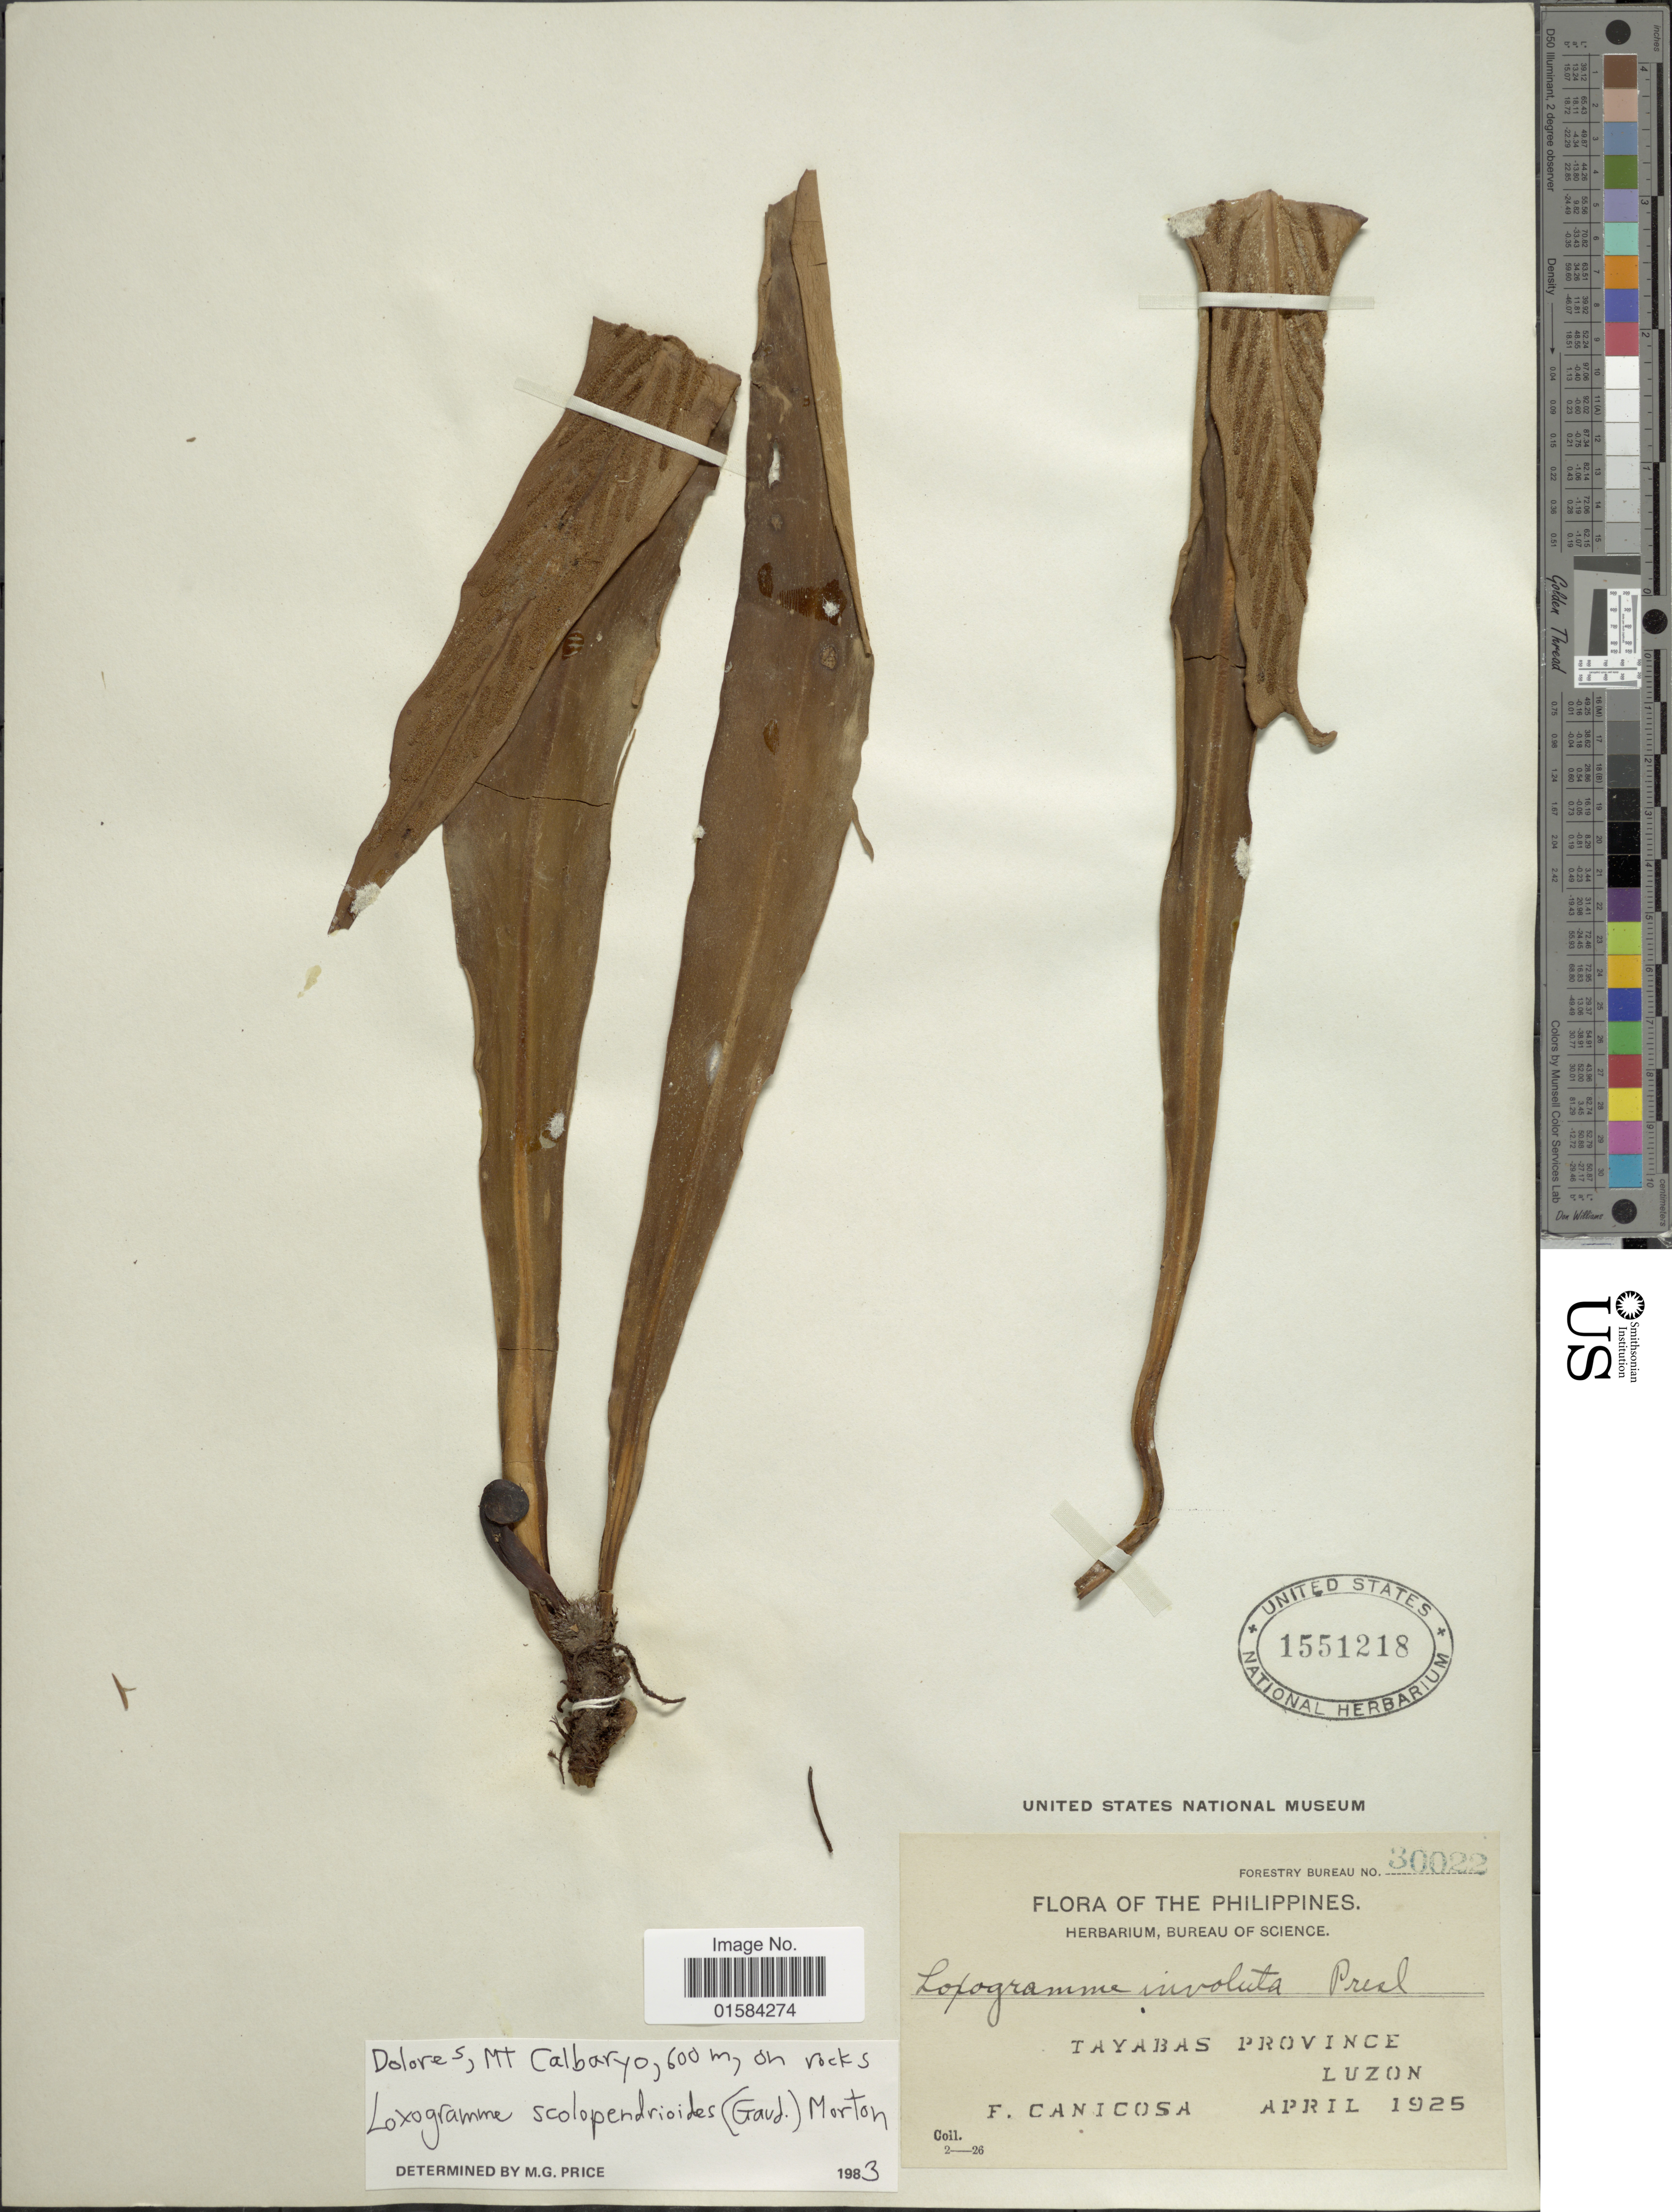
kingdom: Plantae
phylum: Tracheophyta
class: Polypodiopsida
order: Polypodiales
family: Polypodiaceae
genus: Loxogramme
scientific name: Loxogramme scolopendrioides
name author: (Gaudich.) C.V. Morton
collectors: F. Canicosa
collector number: Bureau of Science 30022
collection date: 1925-04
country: Philippines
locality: Tayabas Province, Luzon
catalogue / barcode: US 1551218